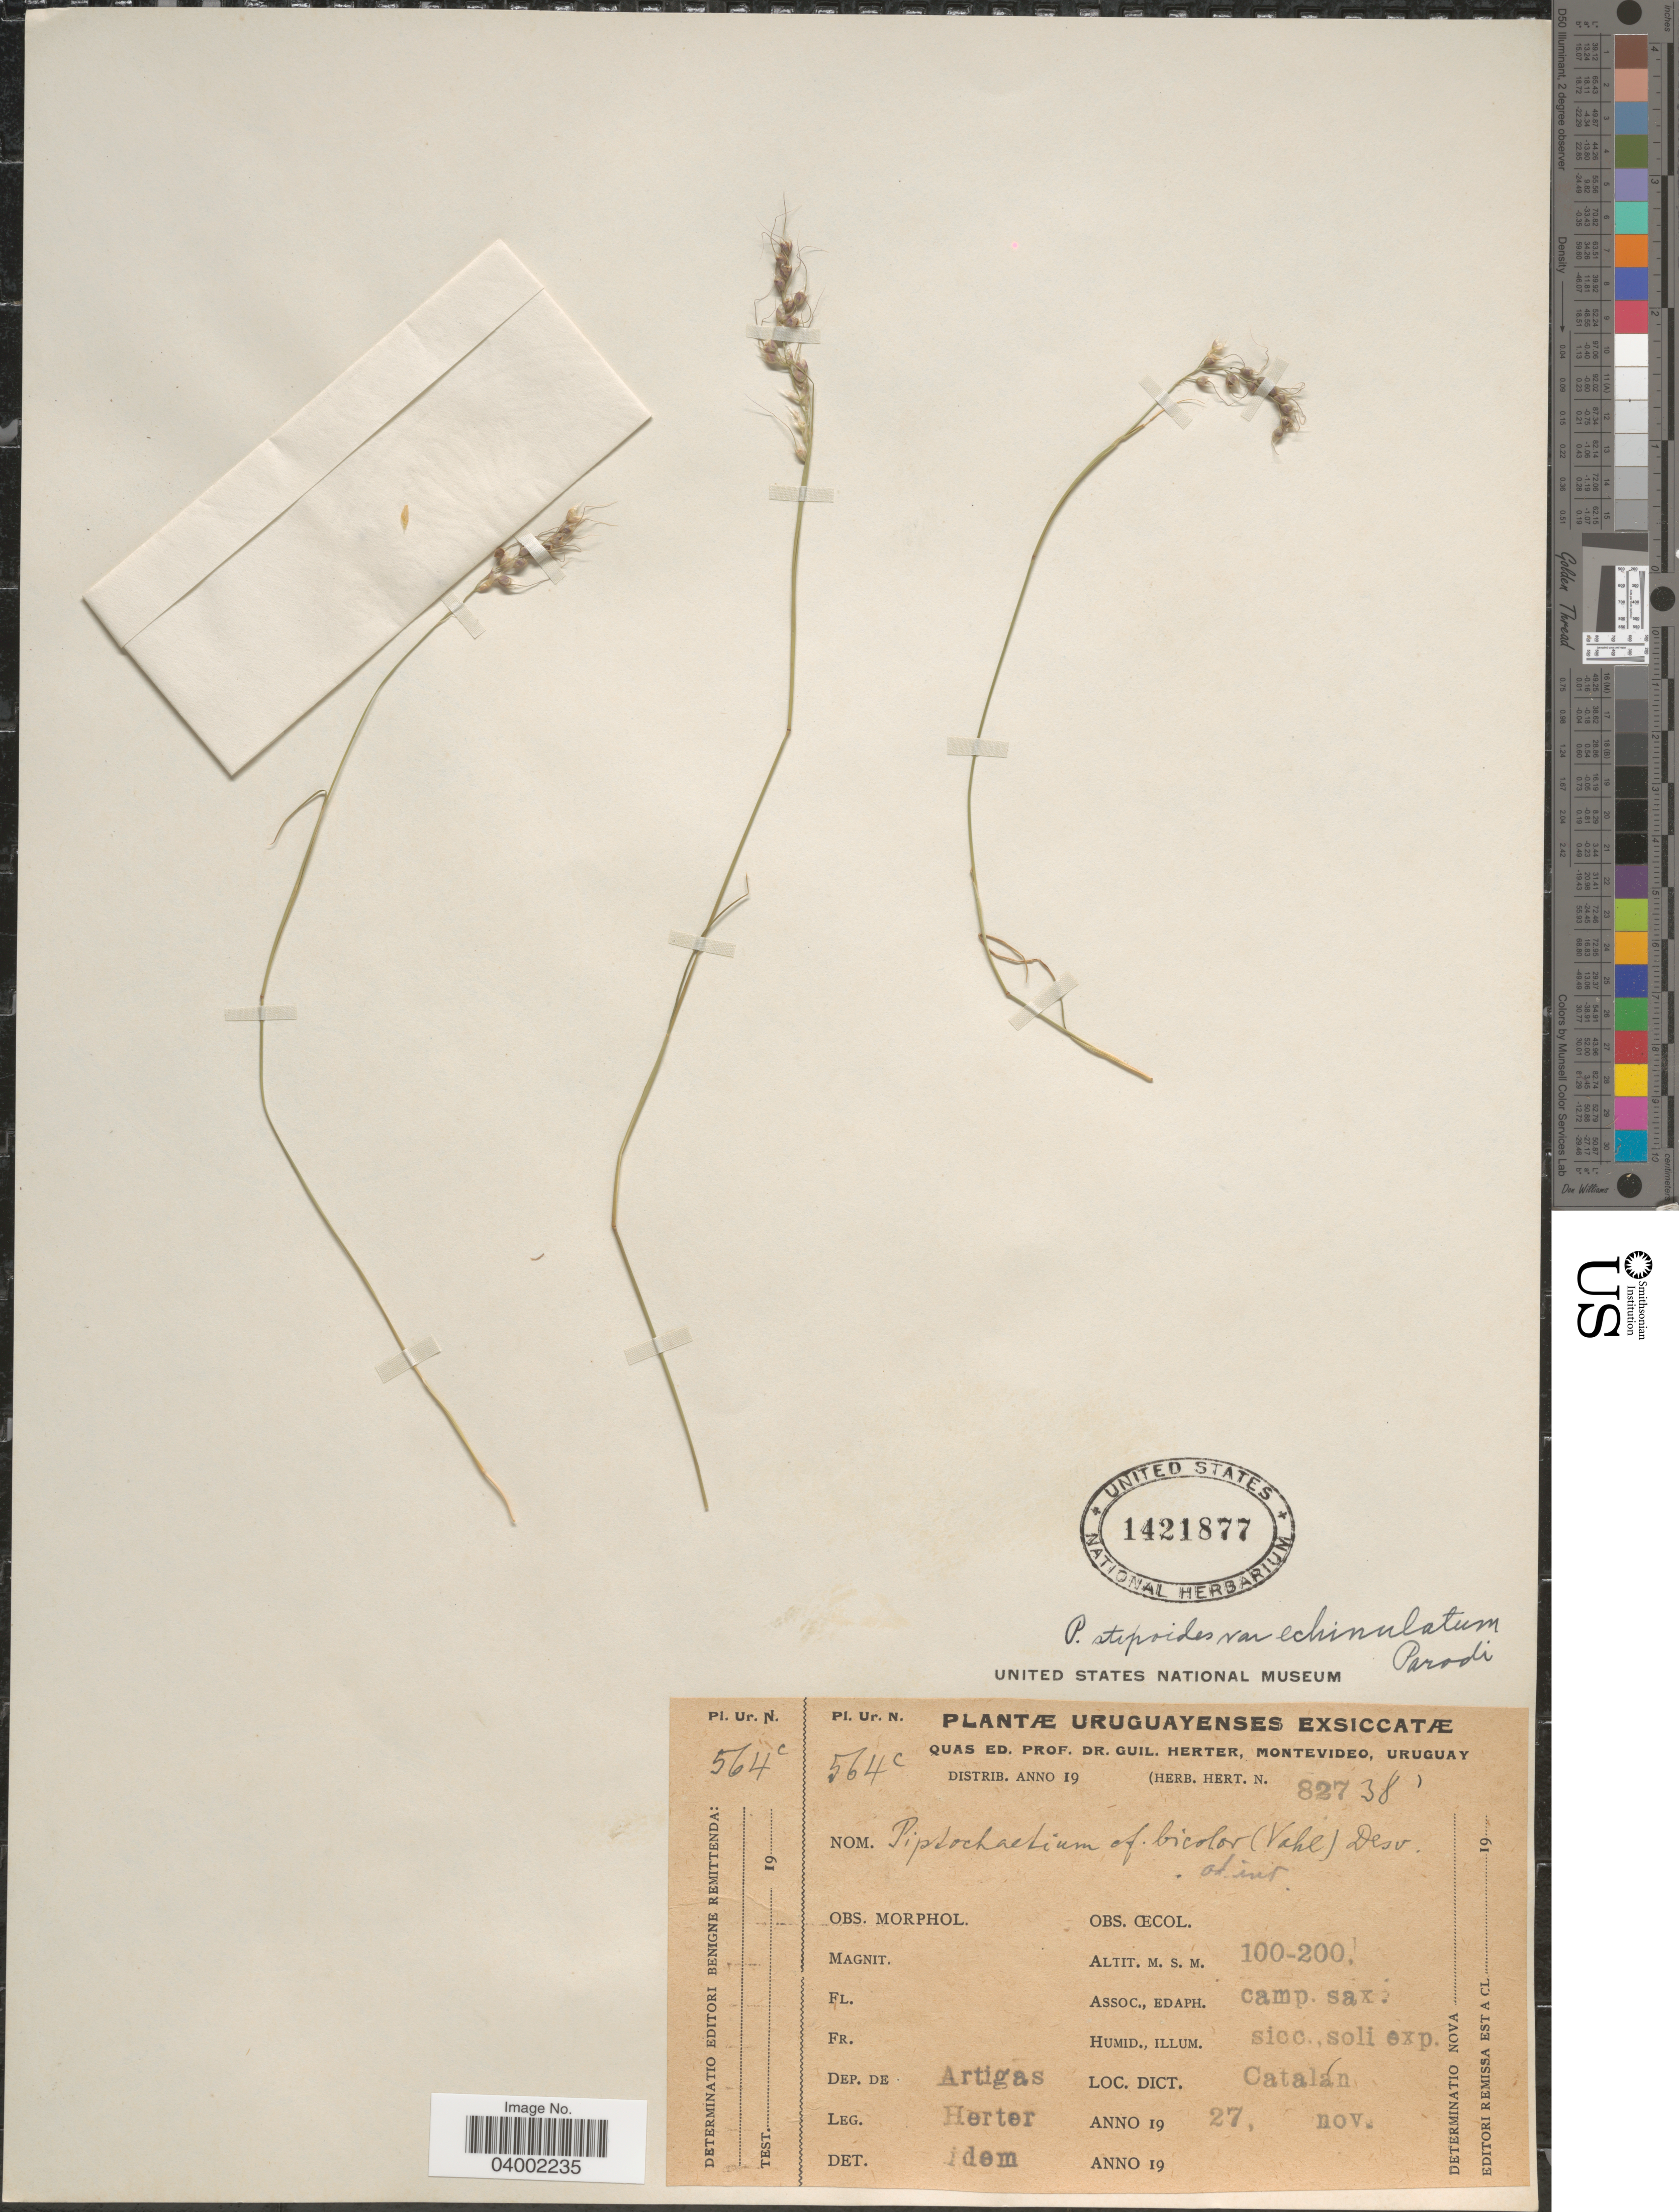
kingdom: Plantae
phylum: Tracheophyta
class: Liliopsida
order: Poales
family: Poaceae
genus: Piptochaetium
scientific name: Piptochaetium stipoides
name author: (Trin. & Rupr.) Hack. & Arechav.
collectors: G. Herter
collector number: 564c?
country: Uruguay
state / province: Artigas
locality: Dep. de Artigas. Dict. Catalán.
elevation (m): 30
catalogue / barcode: US 1421877